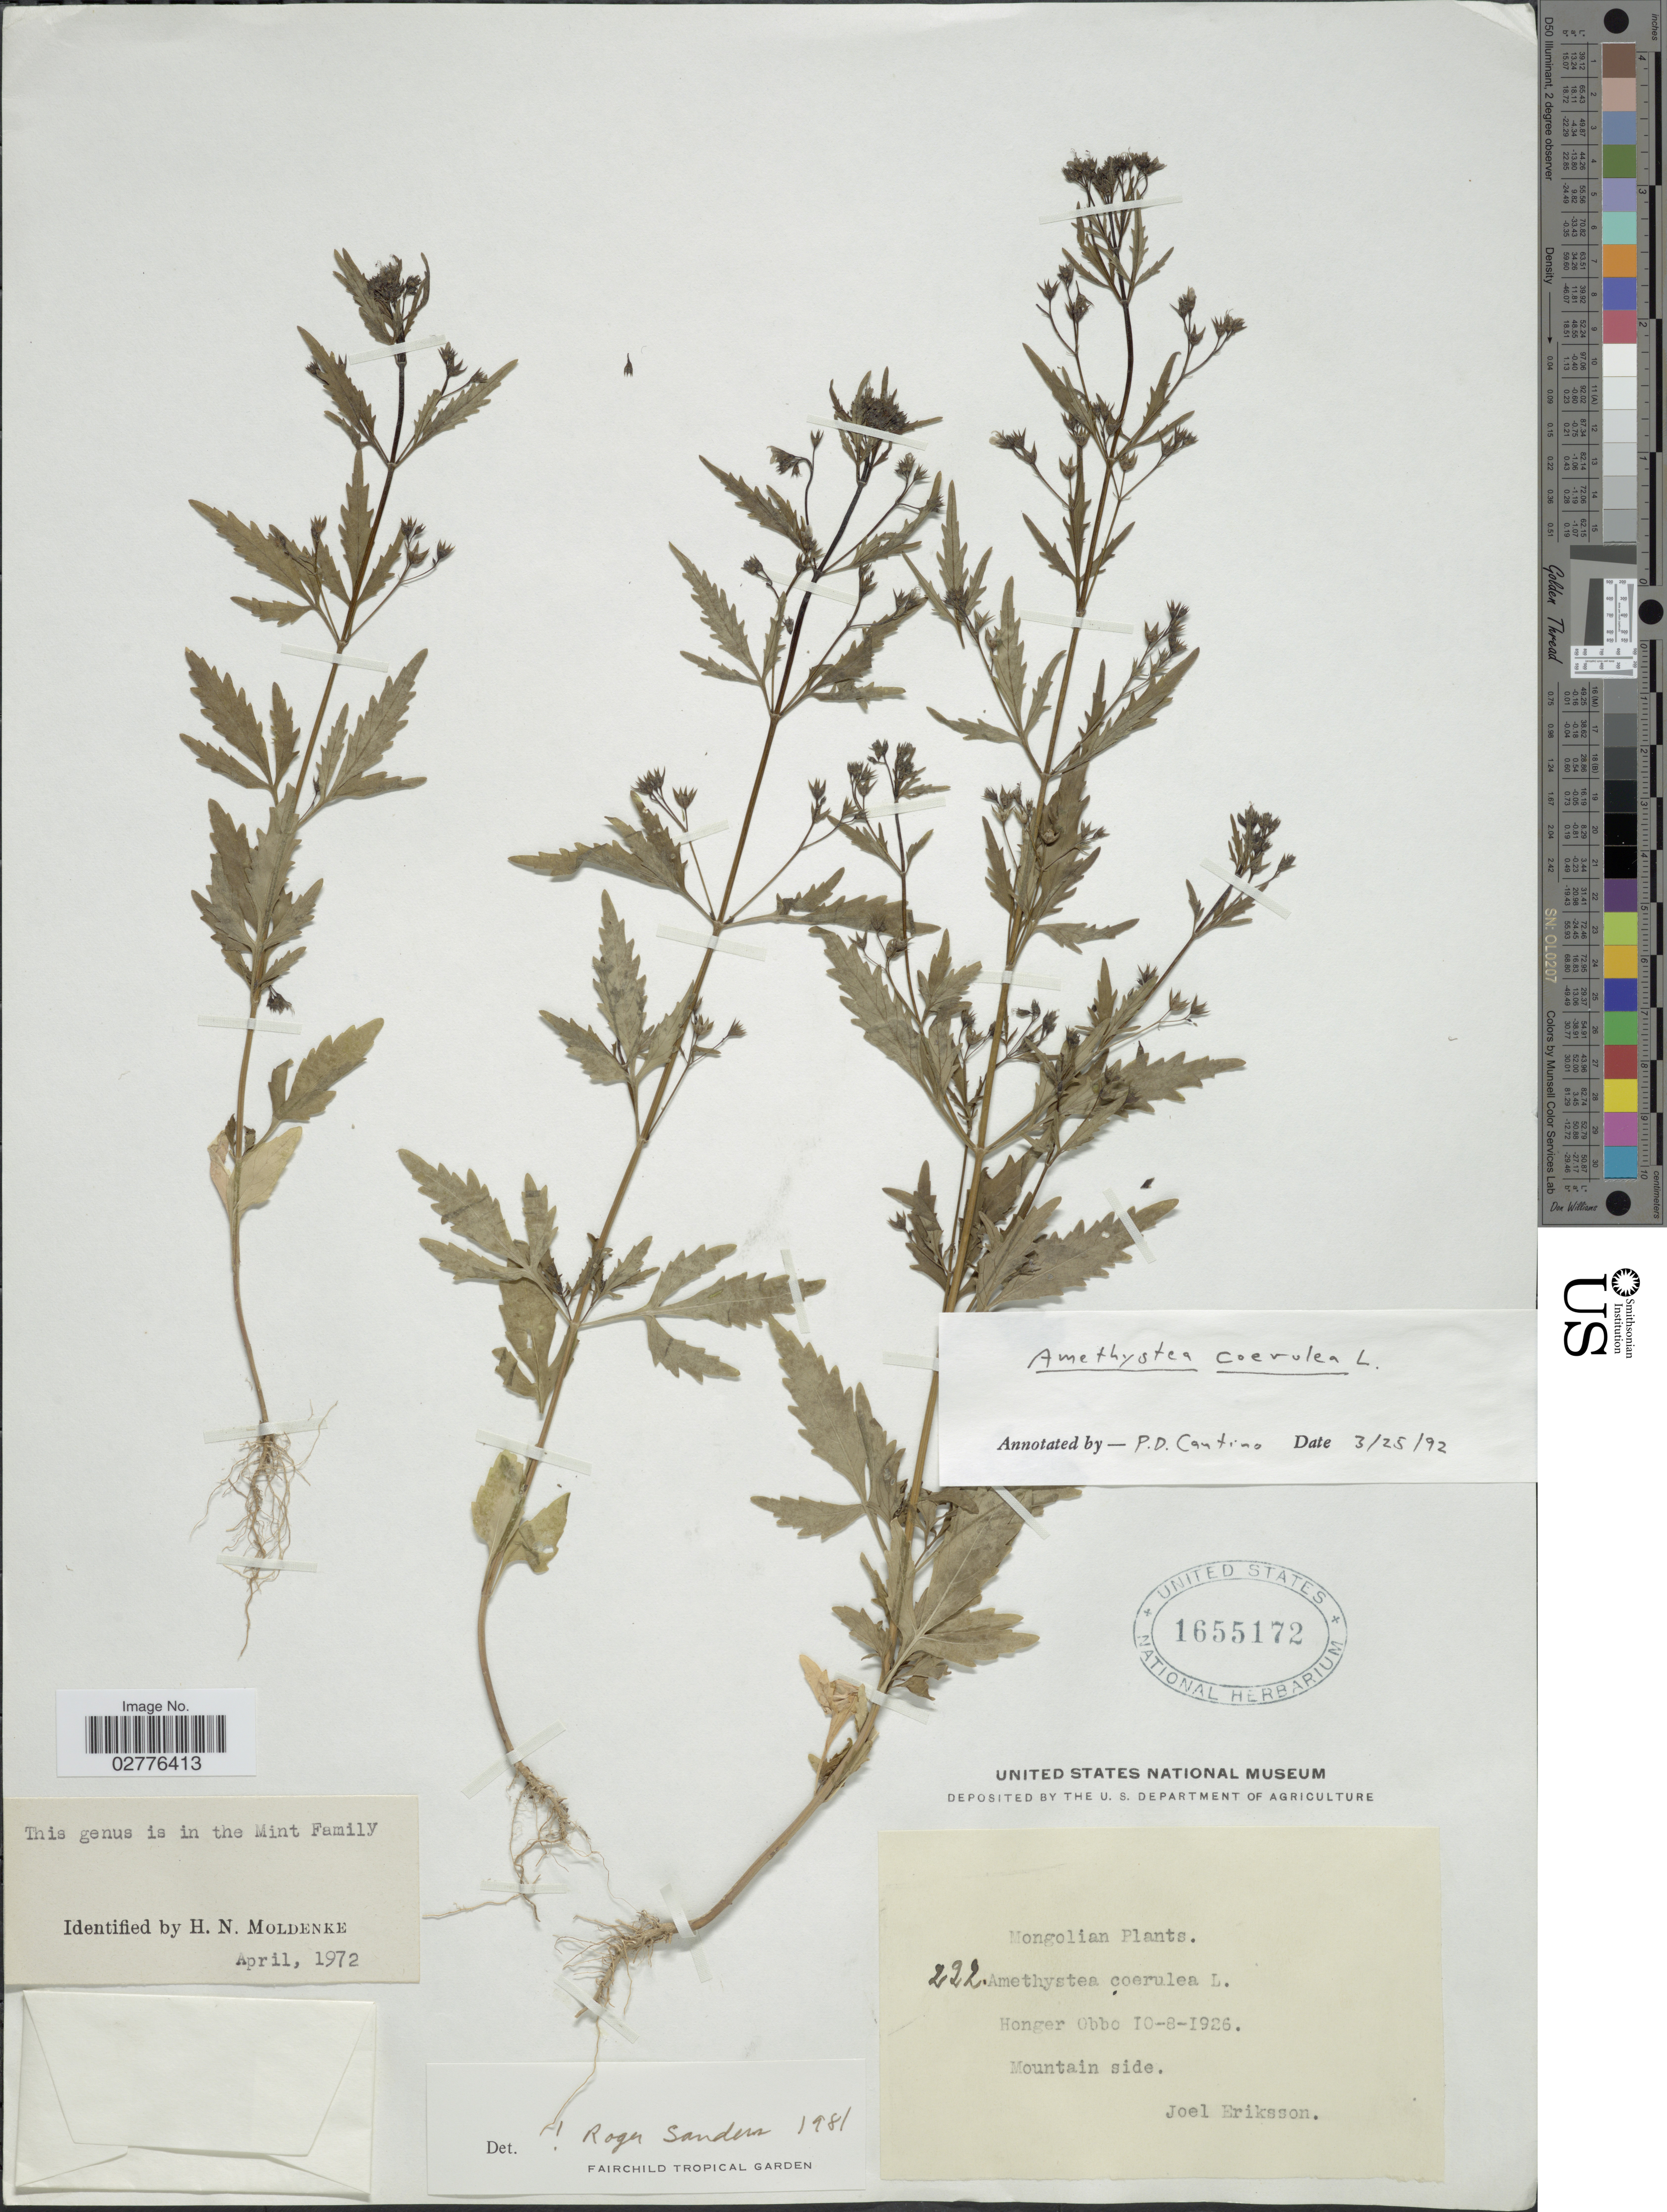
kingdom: Plantae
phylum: Tracheophyta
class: Magnoliopsida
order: Lamiales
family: Lamiaceae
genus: Amethystea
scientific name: Amethystea caerulea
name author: L.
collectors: J. Eriksson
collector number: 222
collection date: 1926-08-10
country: Mongolia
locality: Honger Obbo. Mountains side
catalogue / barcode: US 1655172